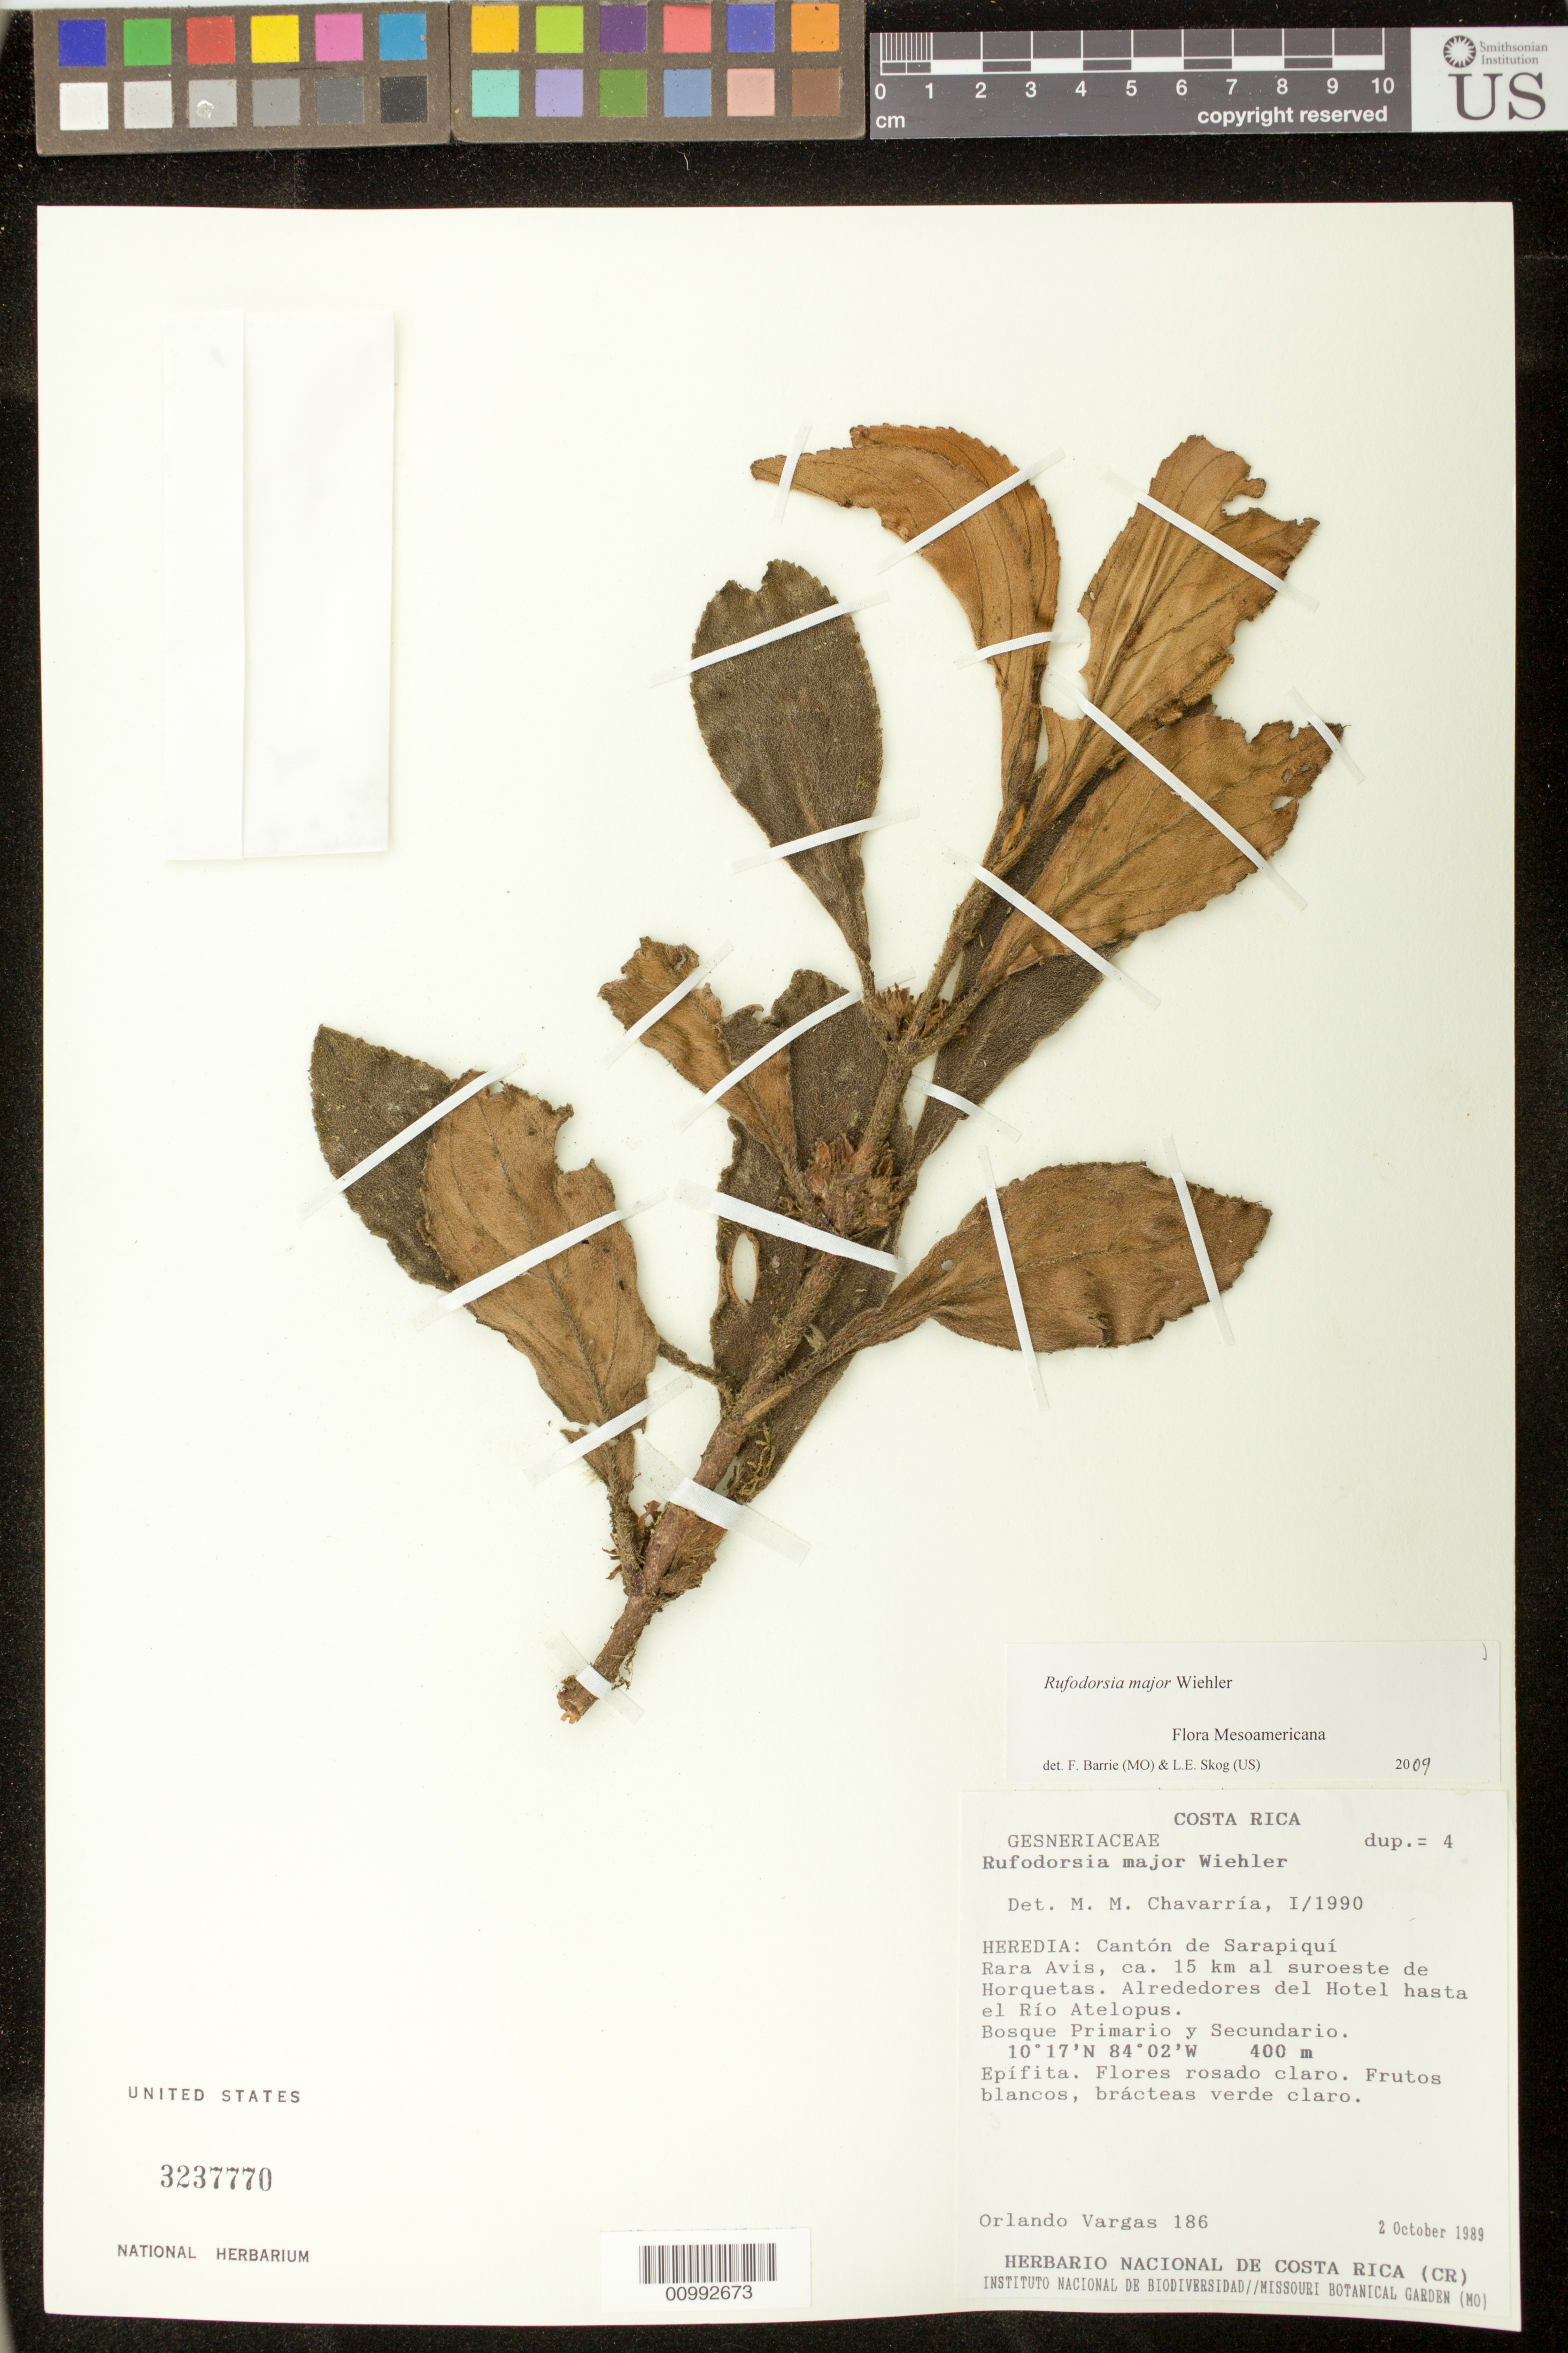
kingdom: Plantae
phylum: Tracheophyta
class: Magnoliopsida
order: Lamiales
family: Gesneriaceae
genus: Rufodorsia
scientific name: Rufodorsia major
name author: Wiehler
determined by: Barrie, F. R.; Skog, Laurence E.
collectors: O. Vargas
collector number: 186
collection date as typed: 02 Oct 1989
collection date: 1989-10-02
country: Costa Rica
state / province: Heredia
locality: Heredia: Cantón de Sarapiquí, Rara Avis, ca. 15 km al suroeste de Horquetas. Alrededores del Hotel hasta el Rio Atelopus.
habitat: Bosque primario y secundario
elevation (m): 400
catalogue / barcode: US 3237770